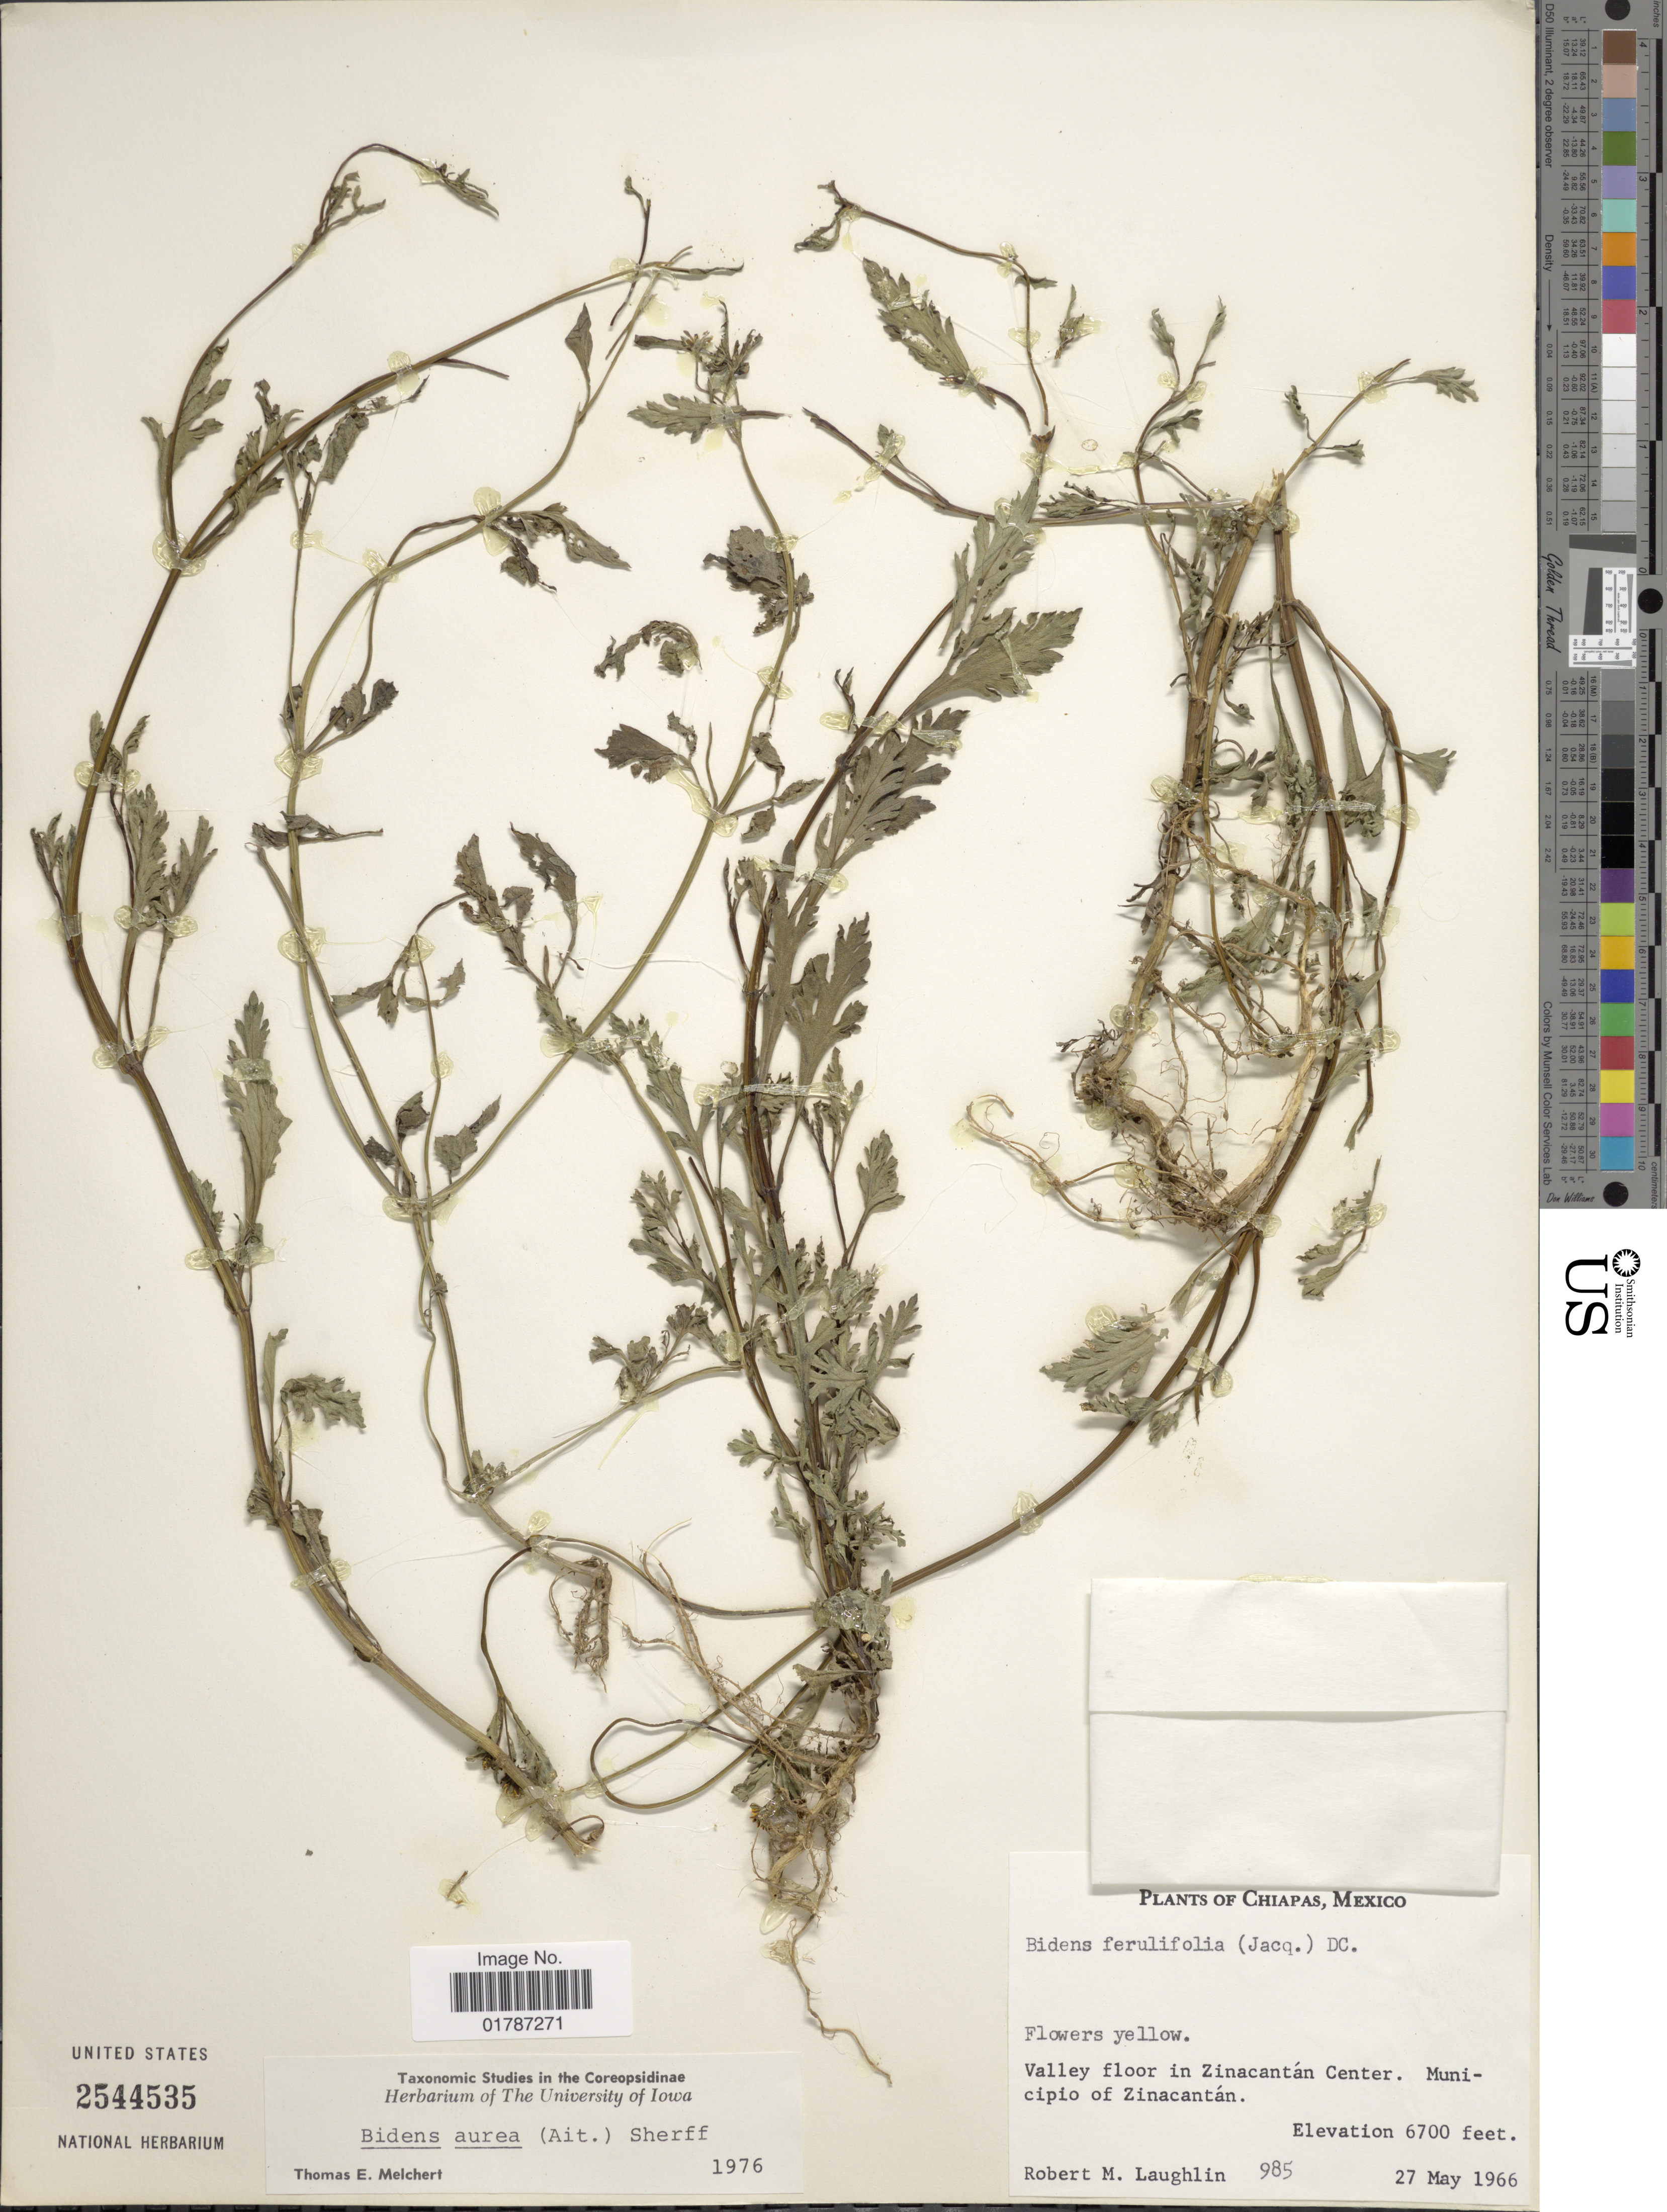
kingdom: Plantae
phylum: Tracheophyta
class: Magnoliopsida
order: Asterales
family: Asteraceae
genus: Bidens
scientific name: Bidens aurea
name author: (Aiton) Sherff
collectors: R. M. Laughlin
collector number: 985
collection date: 1966-05-27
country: Mexico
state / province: Chiapas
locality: Valley floor in Zinacantan Center, Municipio of Zinacantan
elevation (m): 2042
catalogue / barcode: US 2544535